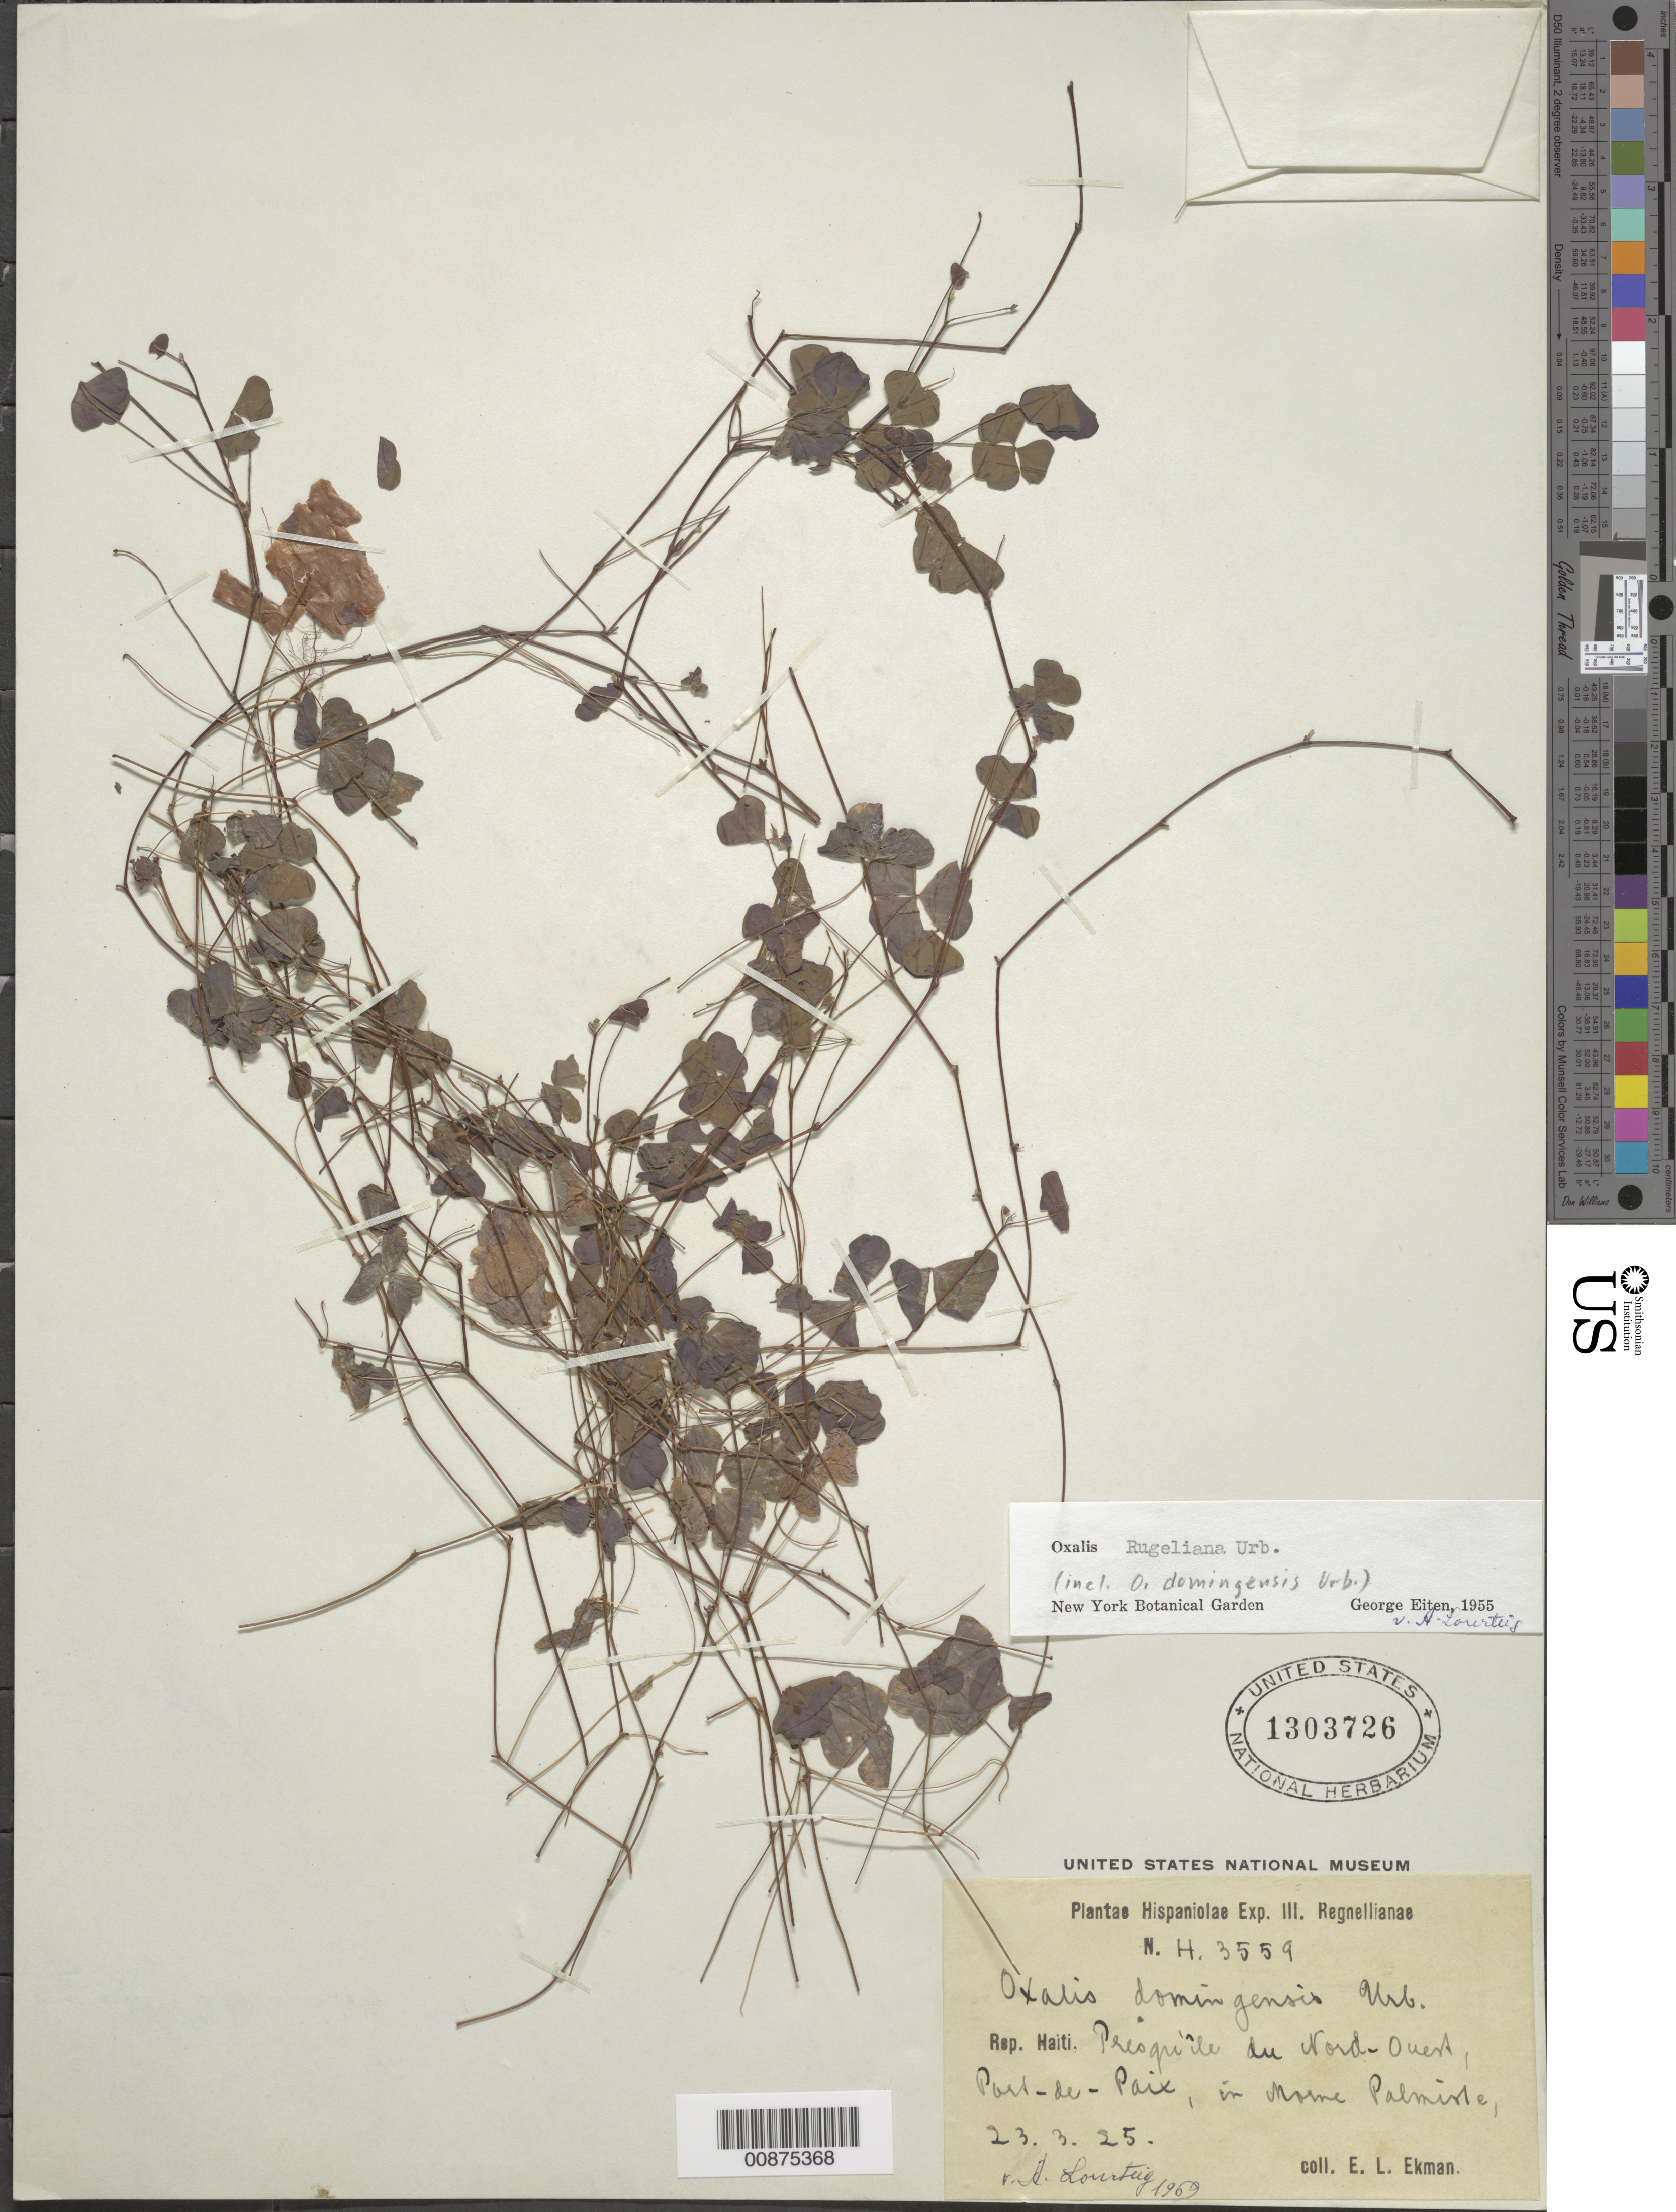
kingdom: Plantae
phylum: Tracheophyta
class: Magnoliopsida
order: Oxalidales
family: Oxalidaceae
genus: Oxalis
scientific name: Oxalis rugeliana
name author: Urb.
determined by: Lourteig, A.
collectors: E. L. Ekman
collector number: H 3559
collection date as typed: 23 Mar 1925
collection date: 1925-03-23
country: Haiti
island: Hispaniola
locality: Presqu'île du Nord-Ouest, Port-de-Paix, in Morne Palmiste.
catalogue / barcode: US 1303726